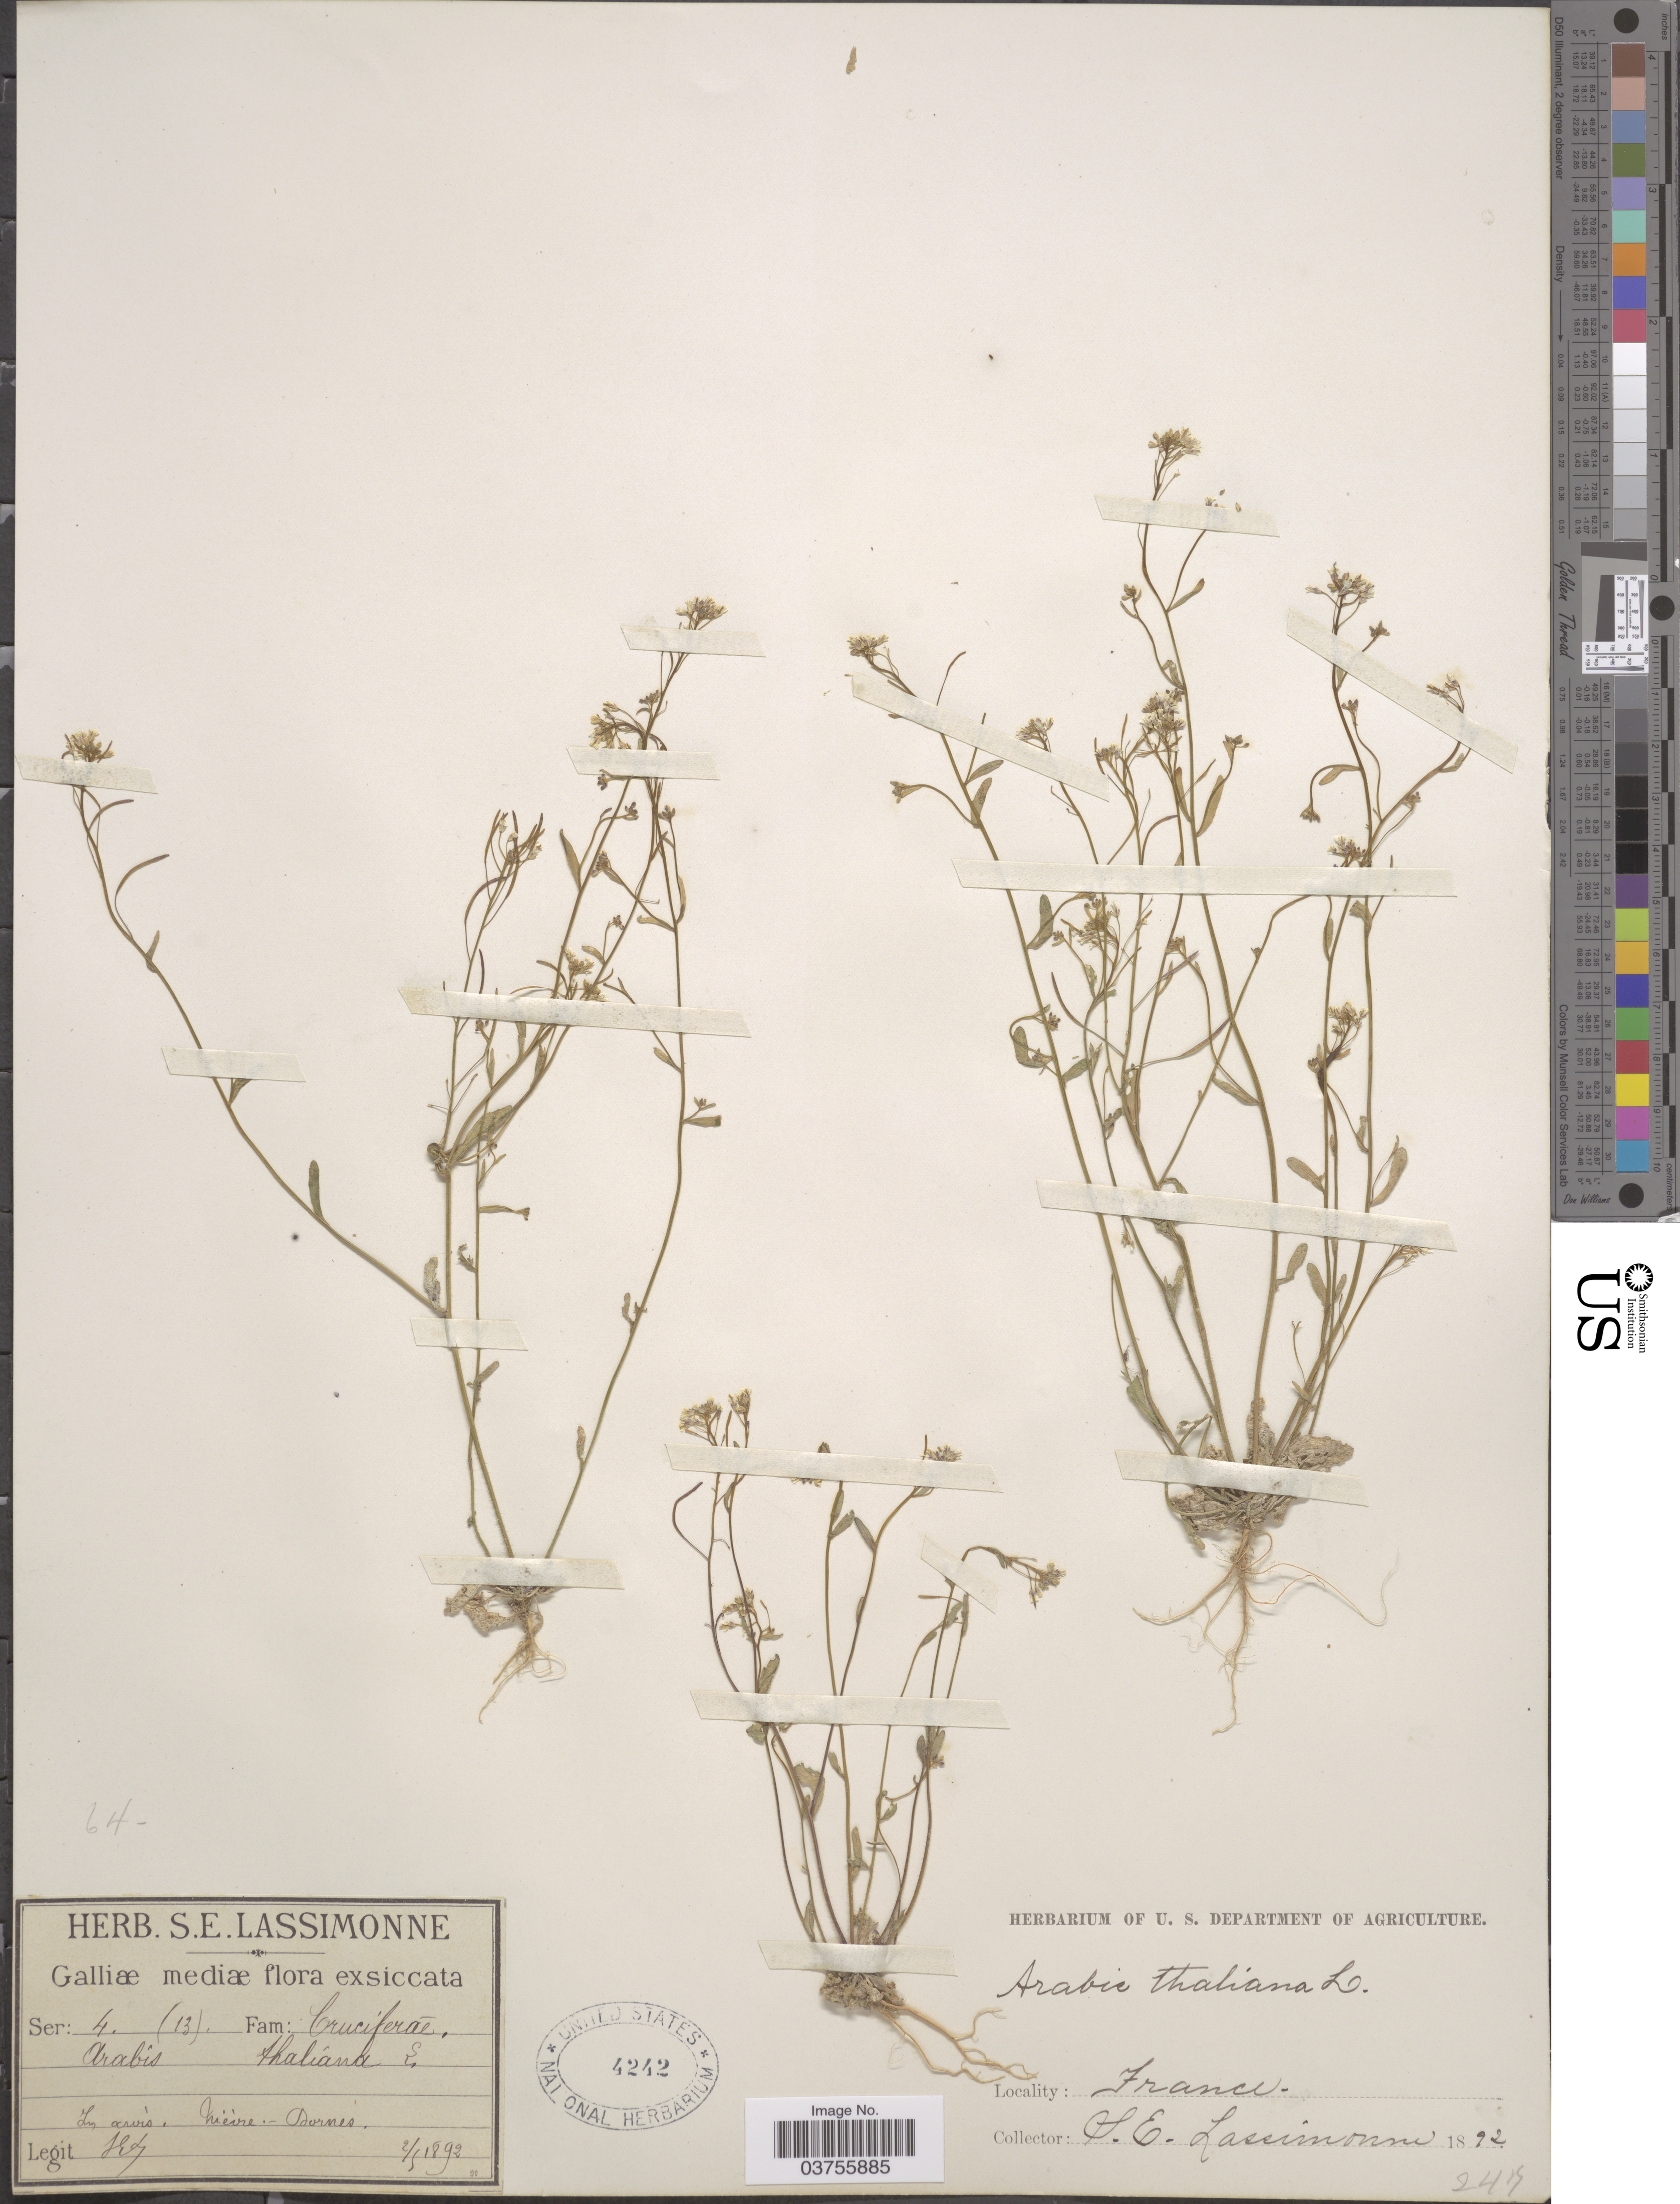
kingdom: Plantae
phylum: Tracheophyta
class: Magnoliopsida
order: Brassicales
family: Brassicaceae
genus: Arabidopsis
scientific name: Arabidopsis thaliana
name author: (L.) Heynh.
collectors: S. Lassimonne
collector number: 4(13)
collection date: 1892-05-02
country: France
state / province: Bourgogne-Franche-Comté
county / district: Nièvre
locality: Galliæ mediæ. Nièvre-Dornes.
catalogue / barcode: US 4242